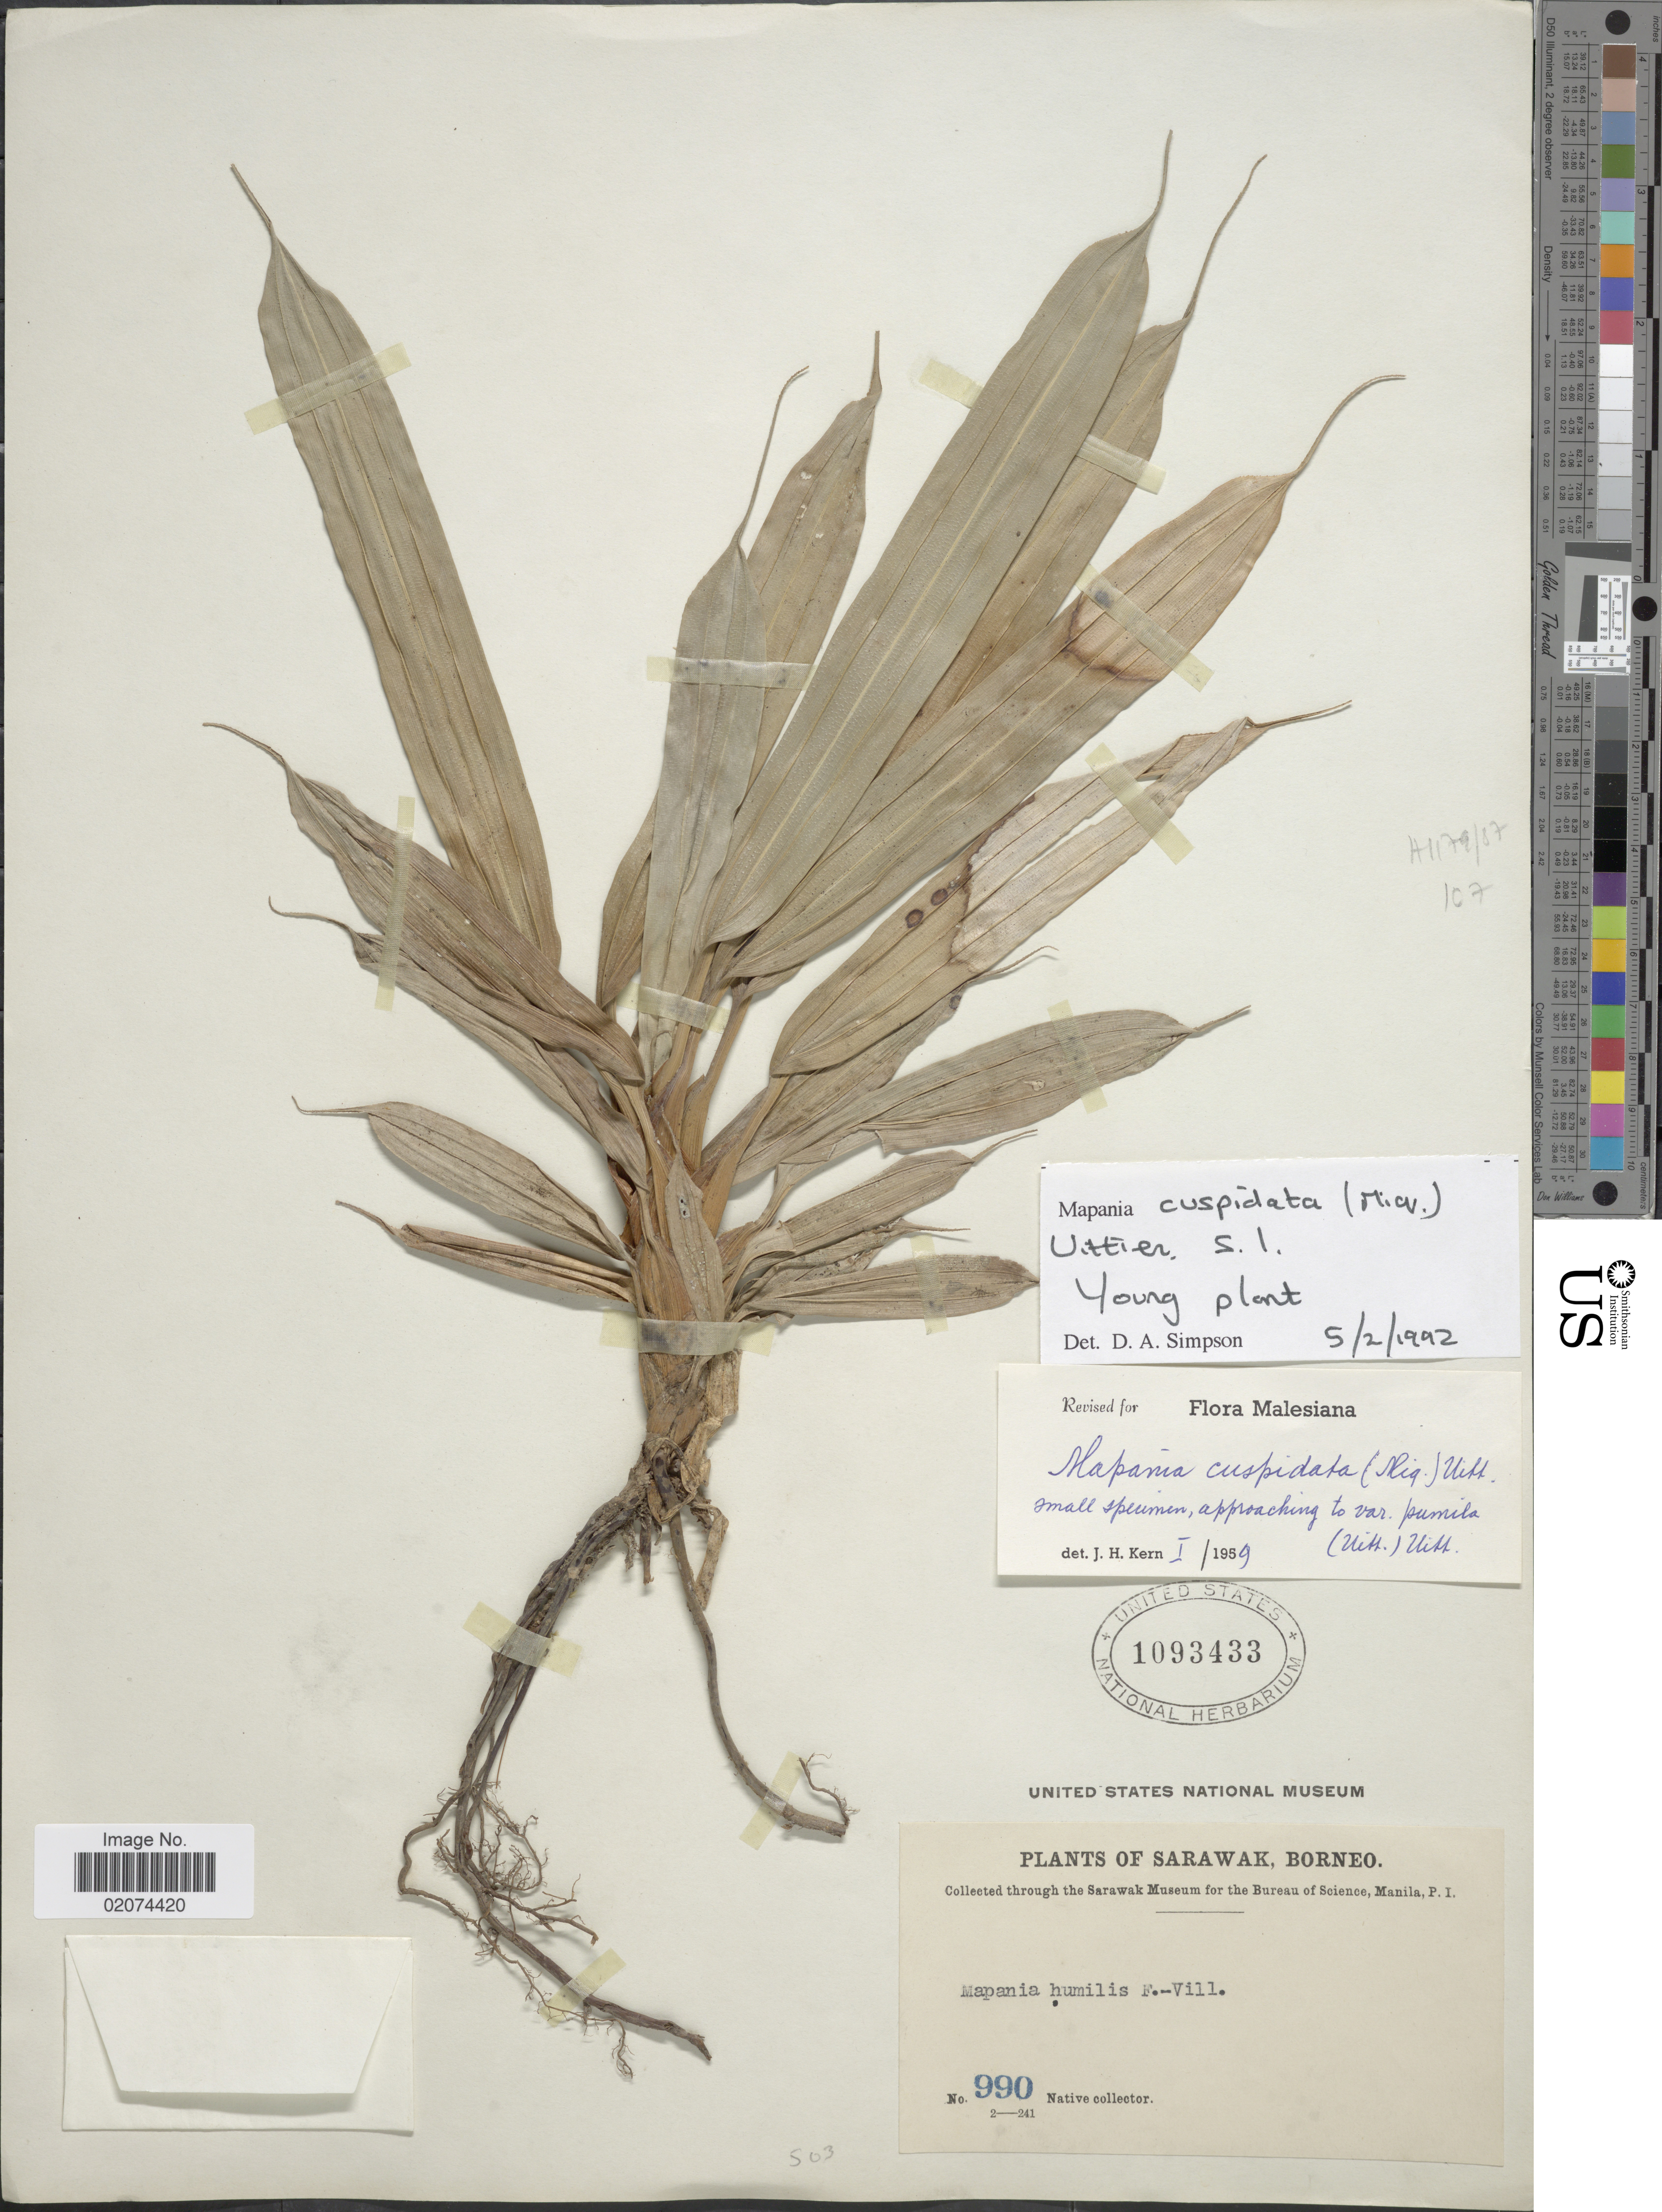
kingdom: Plantae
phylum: Tracheophyta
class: Liliopsida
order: Poales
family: Cyperaceae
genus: Mapania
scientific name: Mapania cuspidata var. angustifolia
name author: (Uittien) Uittien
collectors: Native collector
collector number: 990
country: Malaysia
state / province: Sarawak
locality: Sarawak, Borneo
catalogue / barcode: US 1093433